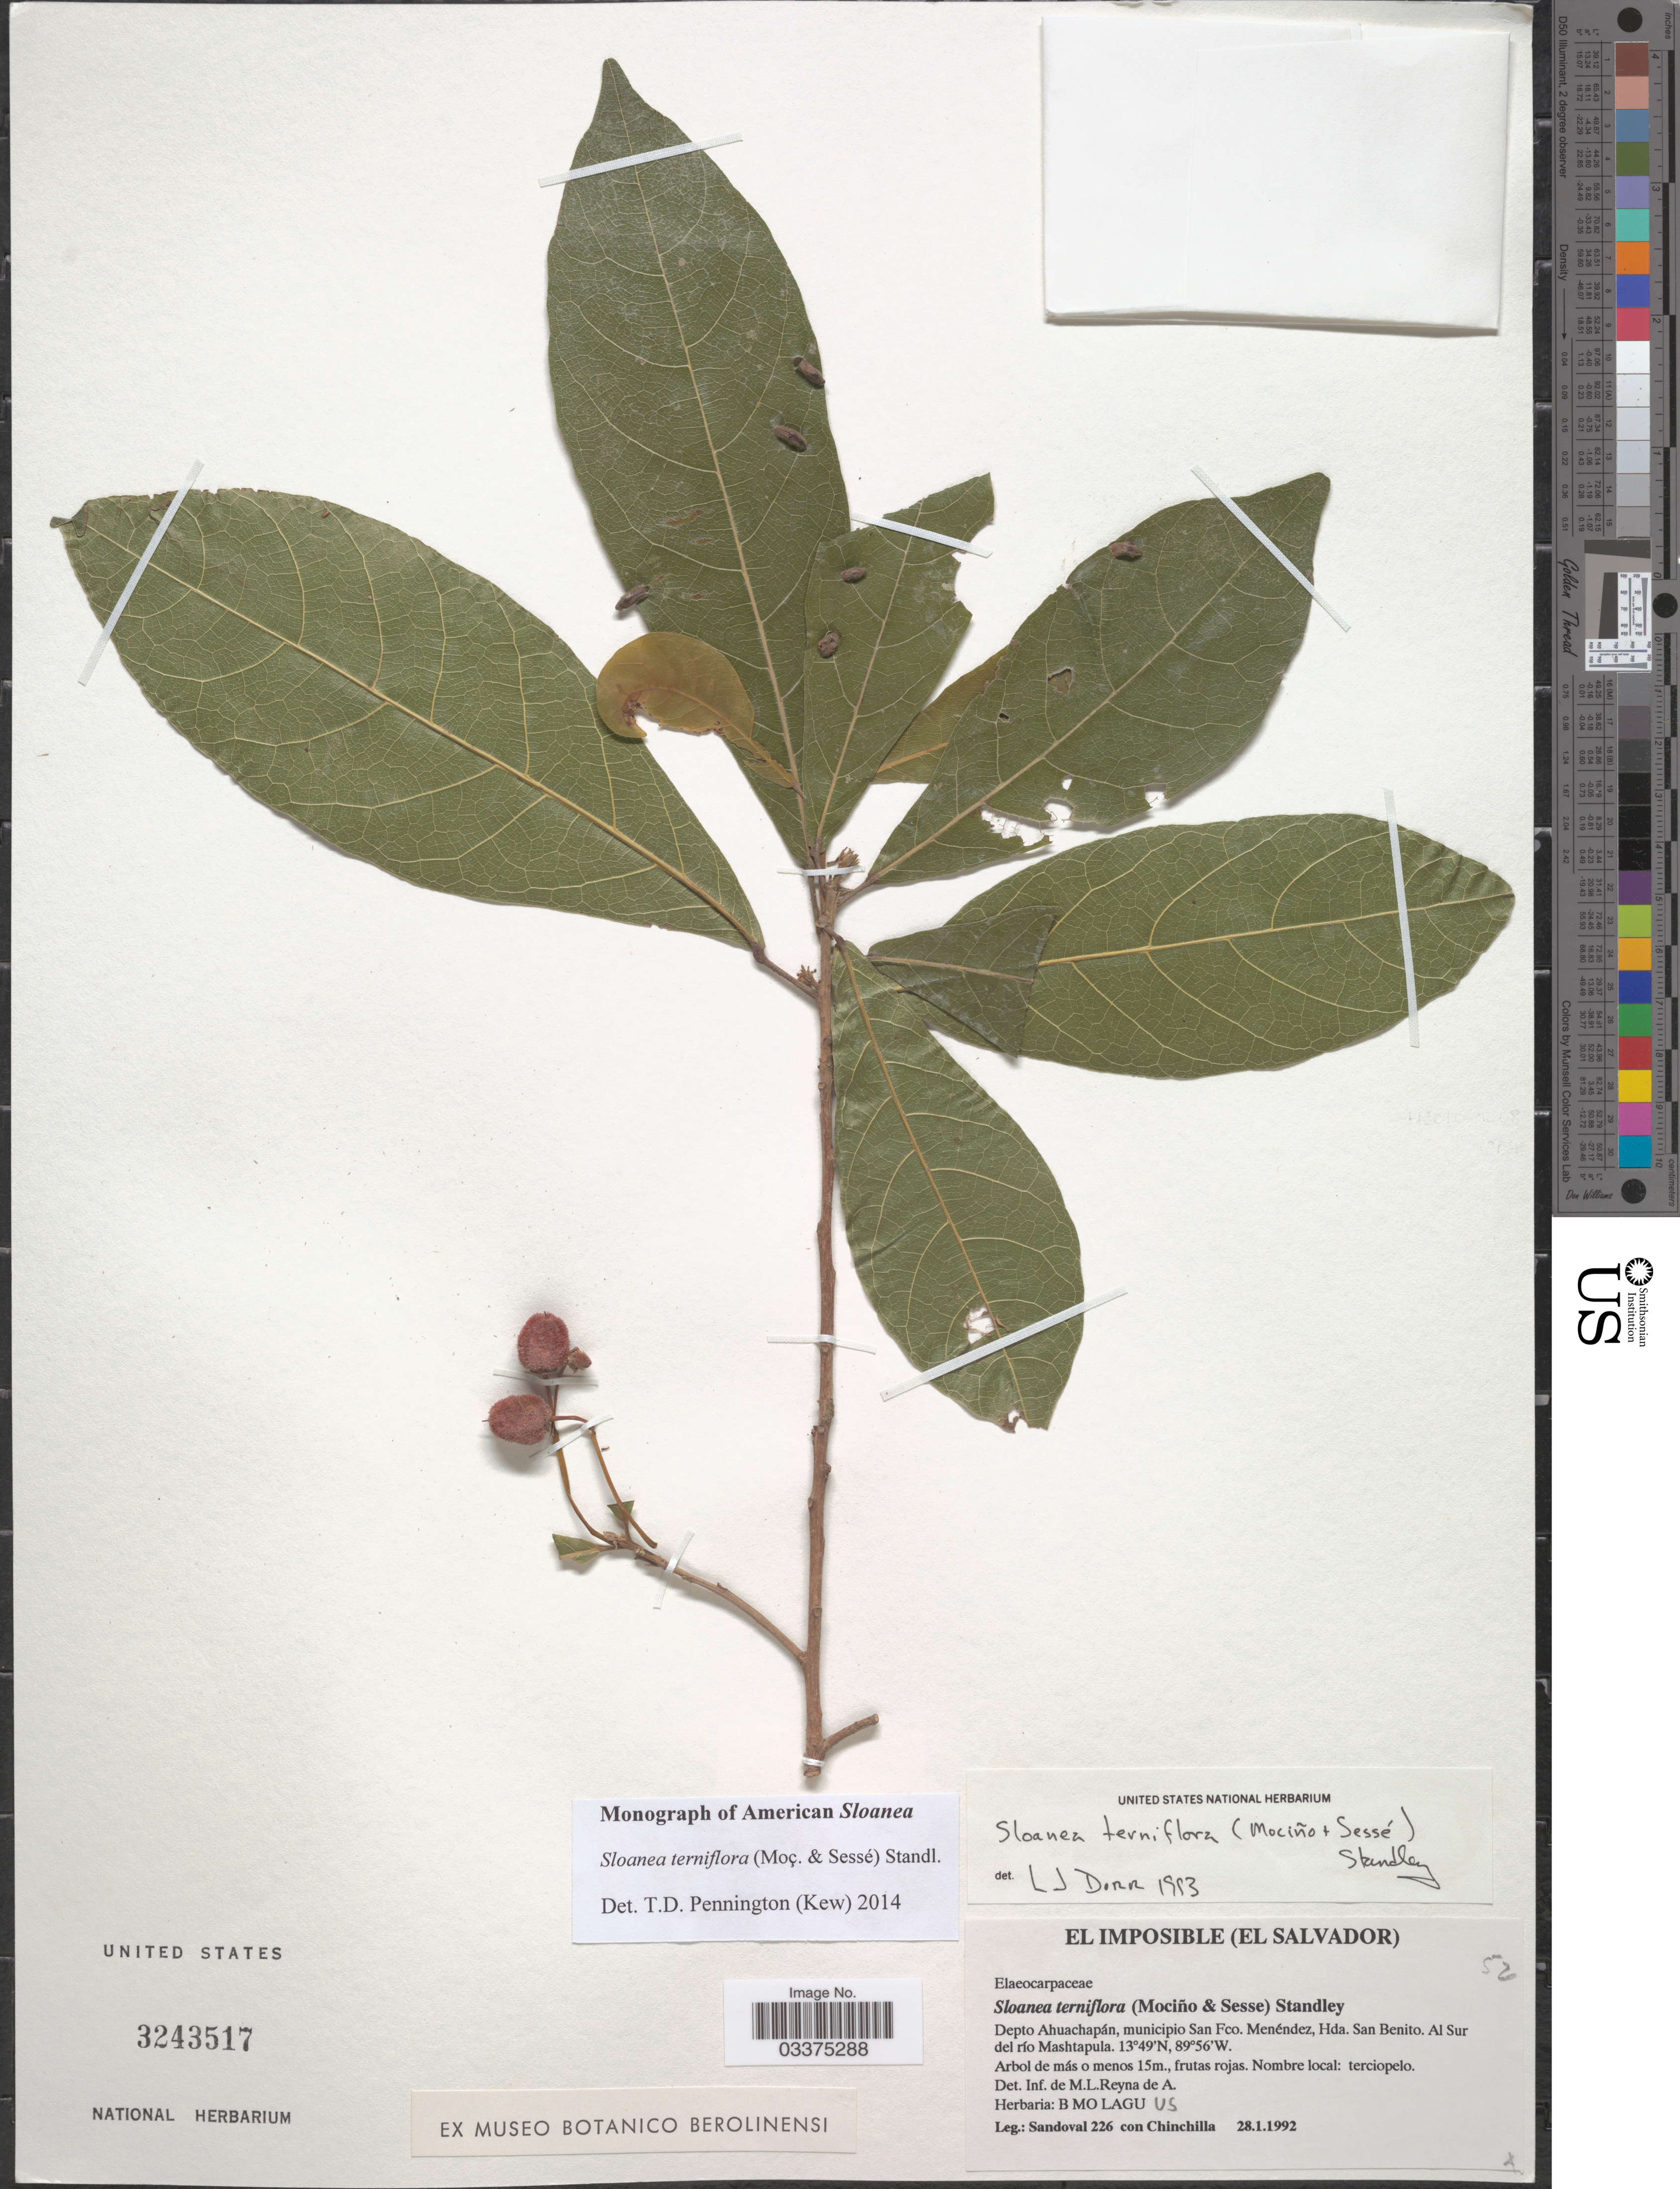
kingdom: Plantae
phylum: Tracheophyta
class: Magnoliopsida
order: Oxalidales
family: Elaeocarpaceae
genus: Sloanea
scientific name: Sloanea terniflora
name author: (Moc. & Sessé ex DC.) Standl.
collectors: -- Sandoval & -. Chinchilla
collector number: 226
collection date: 1992-01-28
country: El Salvador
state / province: Ahuachapan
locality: El Imposible (El Salvador). Depto. Ahuachapán, municipio San Fco. Menéndez, Hda. San Benito. Al Sur del río Mashtapula.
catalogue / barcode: US 3243517